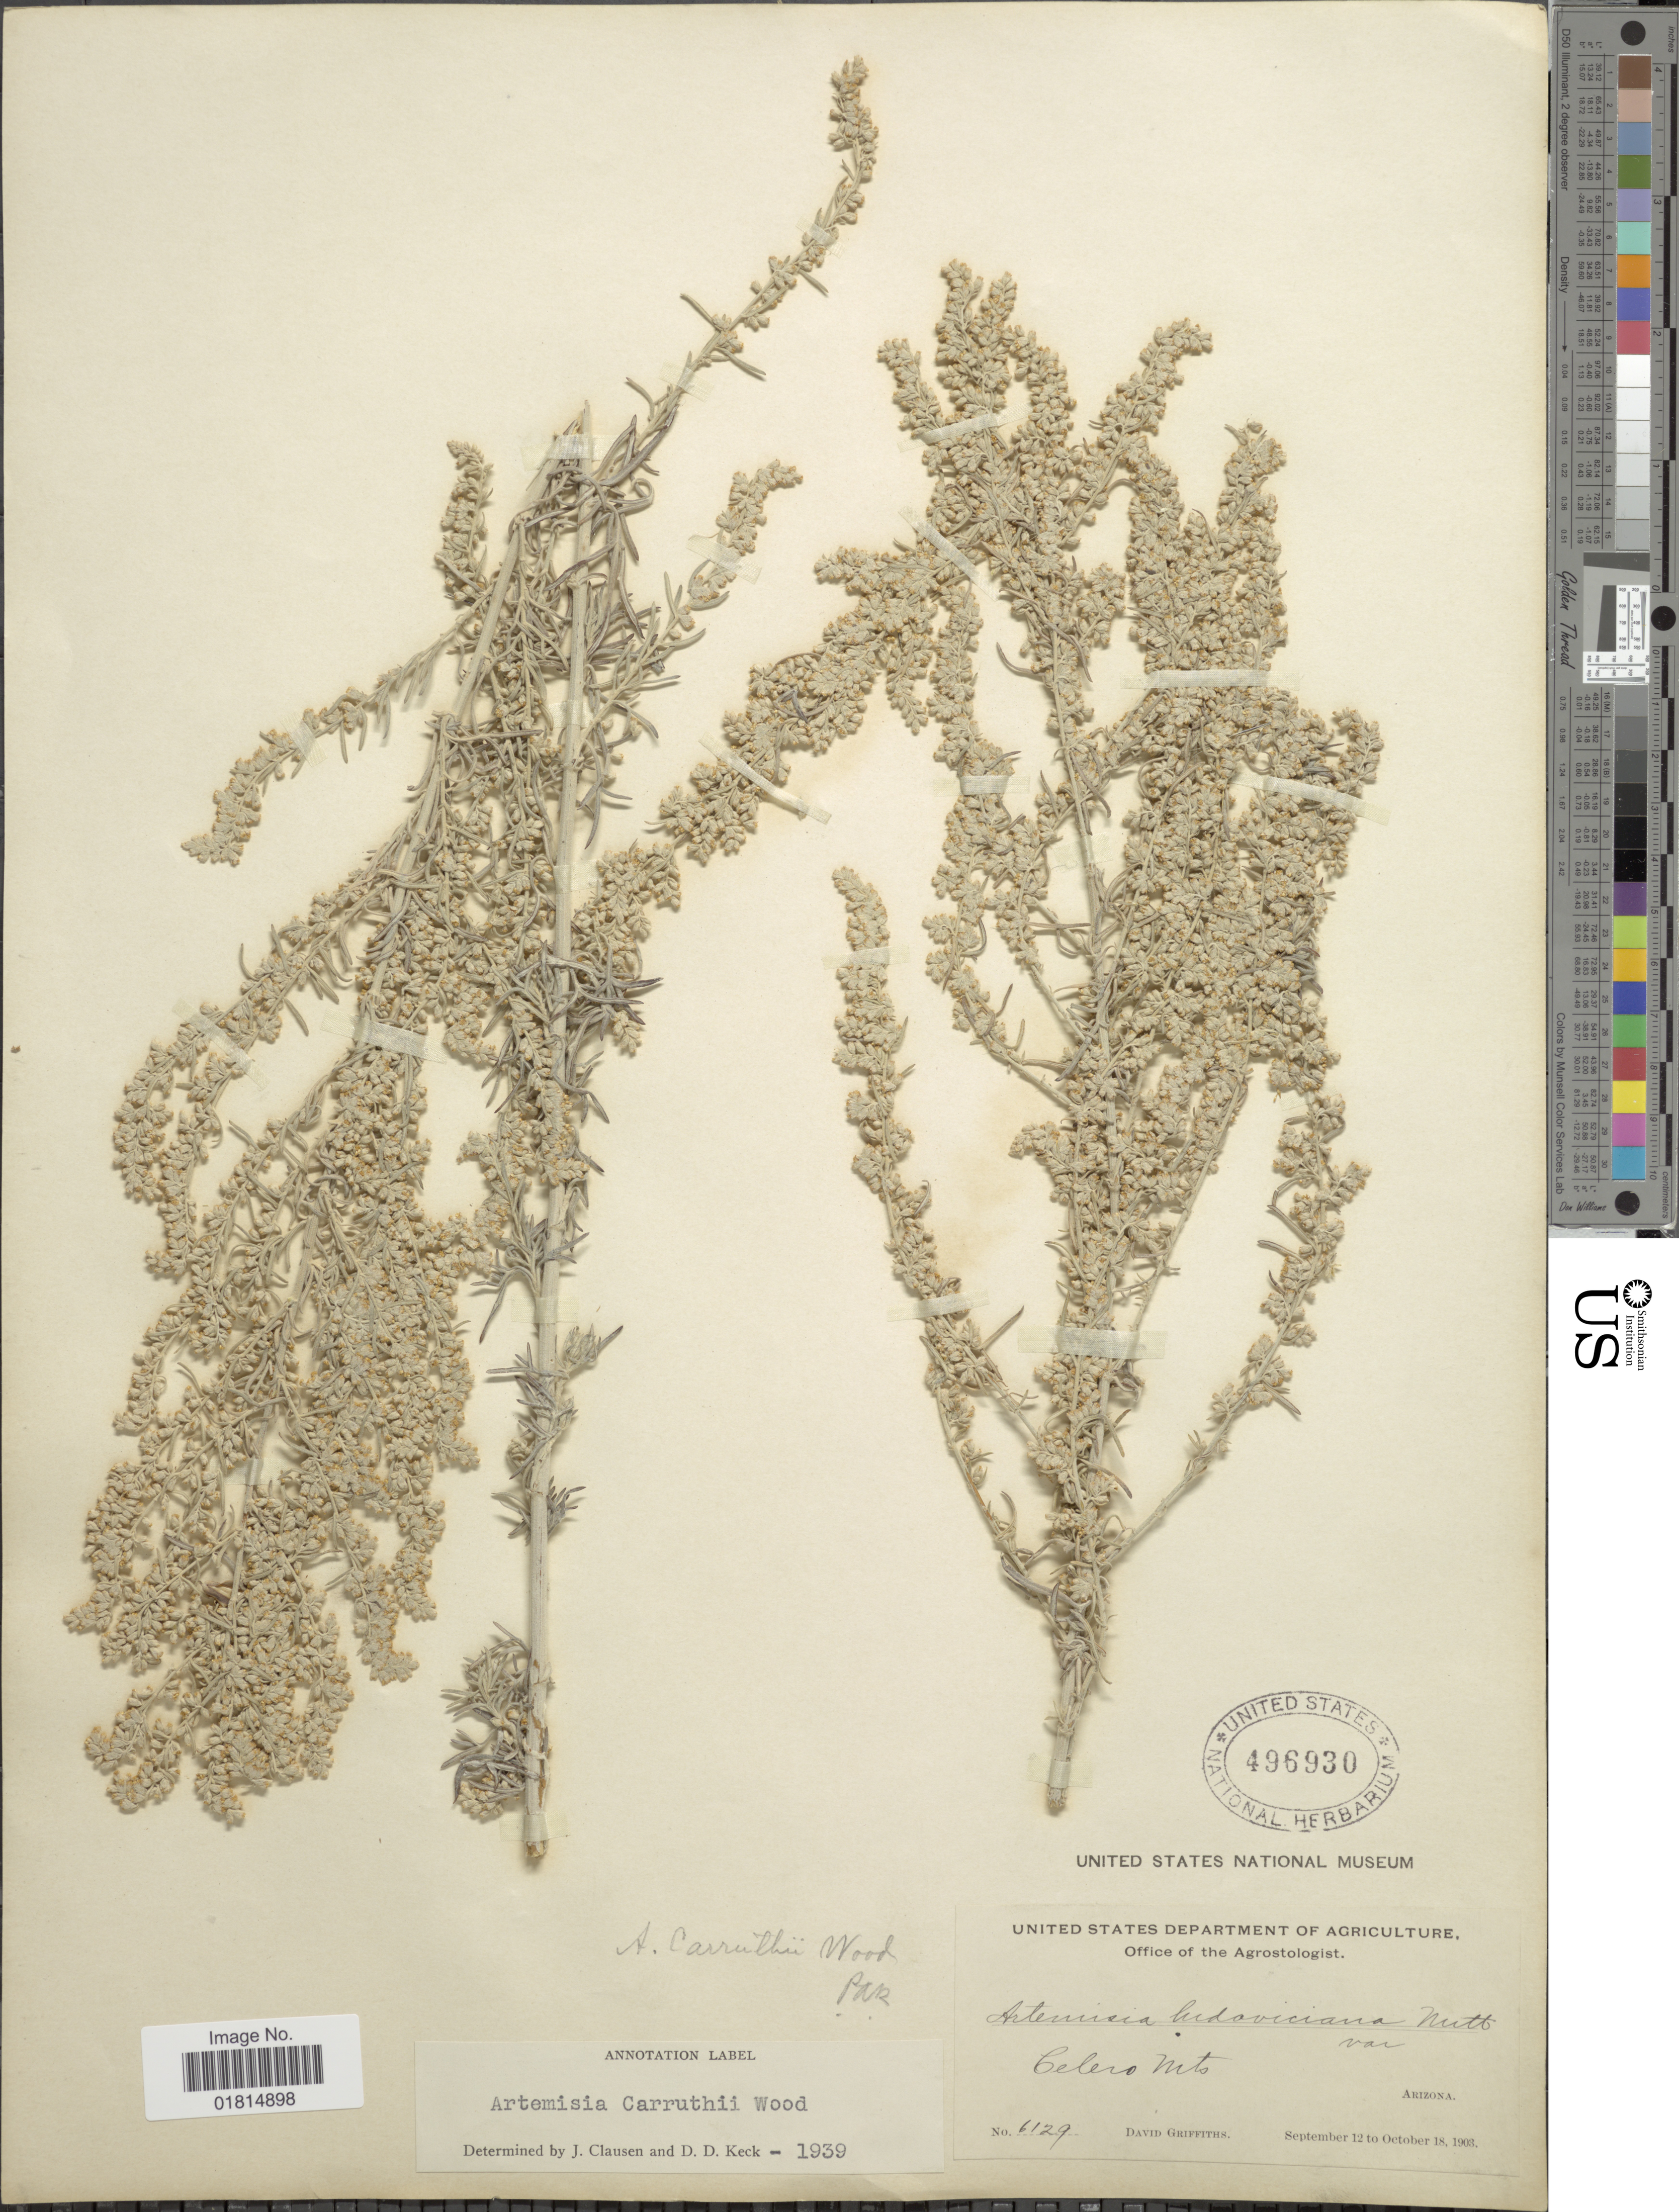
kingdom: Plantae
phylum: Tracheophyta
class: Magnoliopsida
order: Asterales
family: Asteraceae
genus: Artemisia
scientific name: Artemisia carruthii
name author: Alph. Wood ex Carruth.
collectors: D. Griffiths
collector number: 6129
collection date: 1903-09-12/1903-10-18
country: United States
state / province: Arizona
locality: Celero Mts., Arizona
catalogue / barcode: US 496930